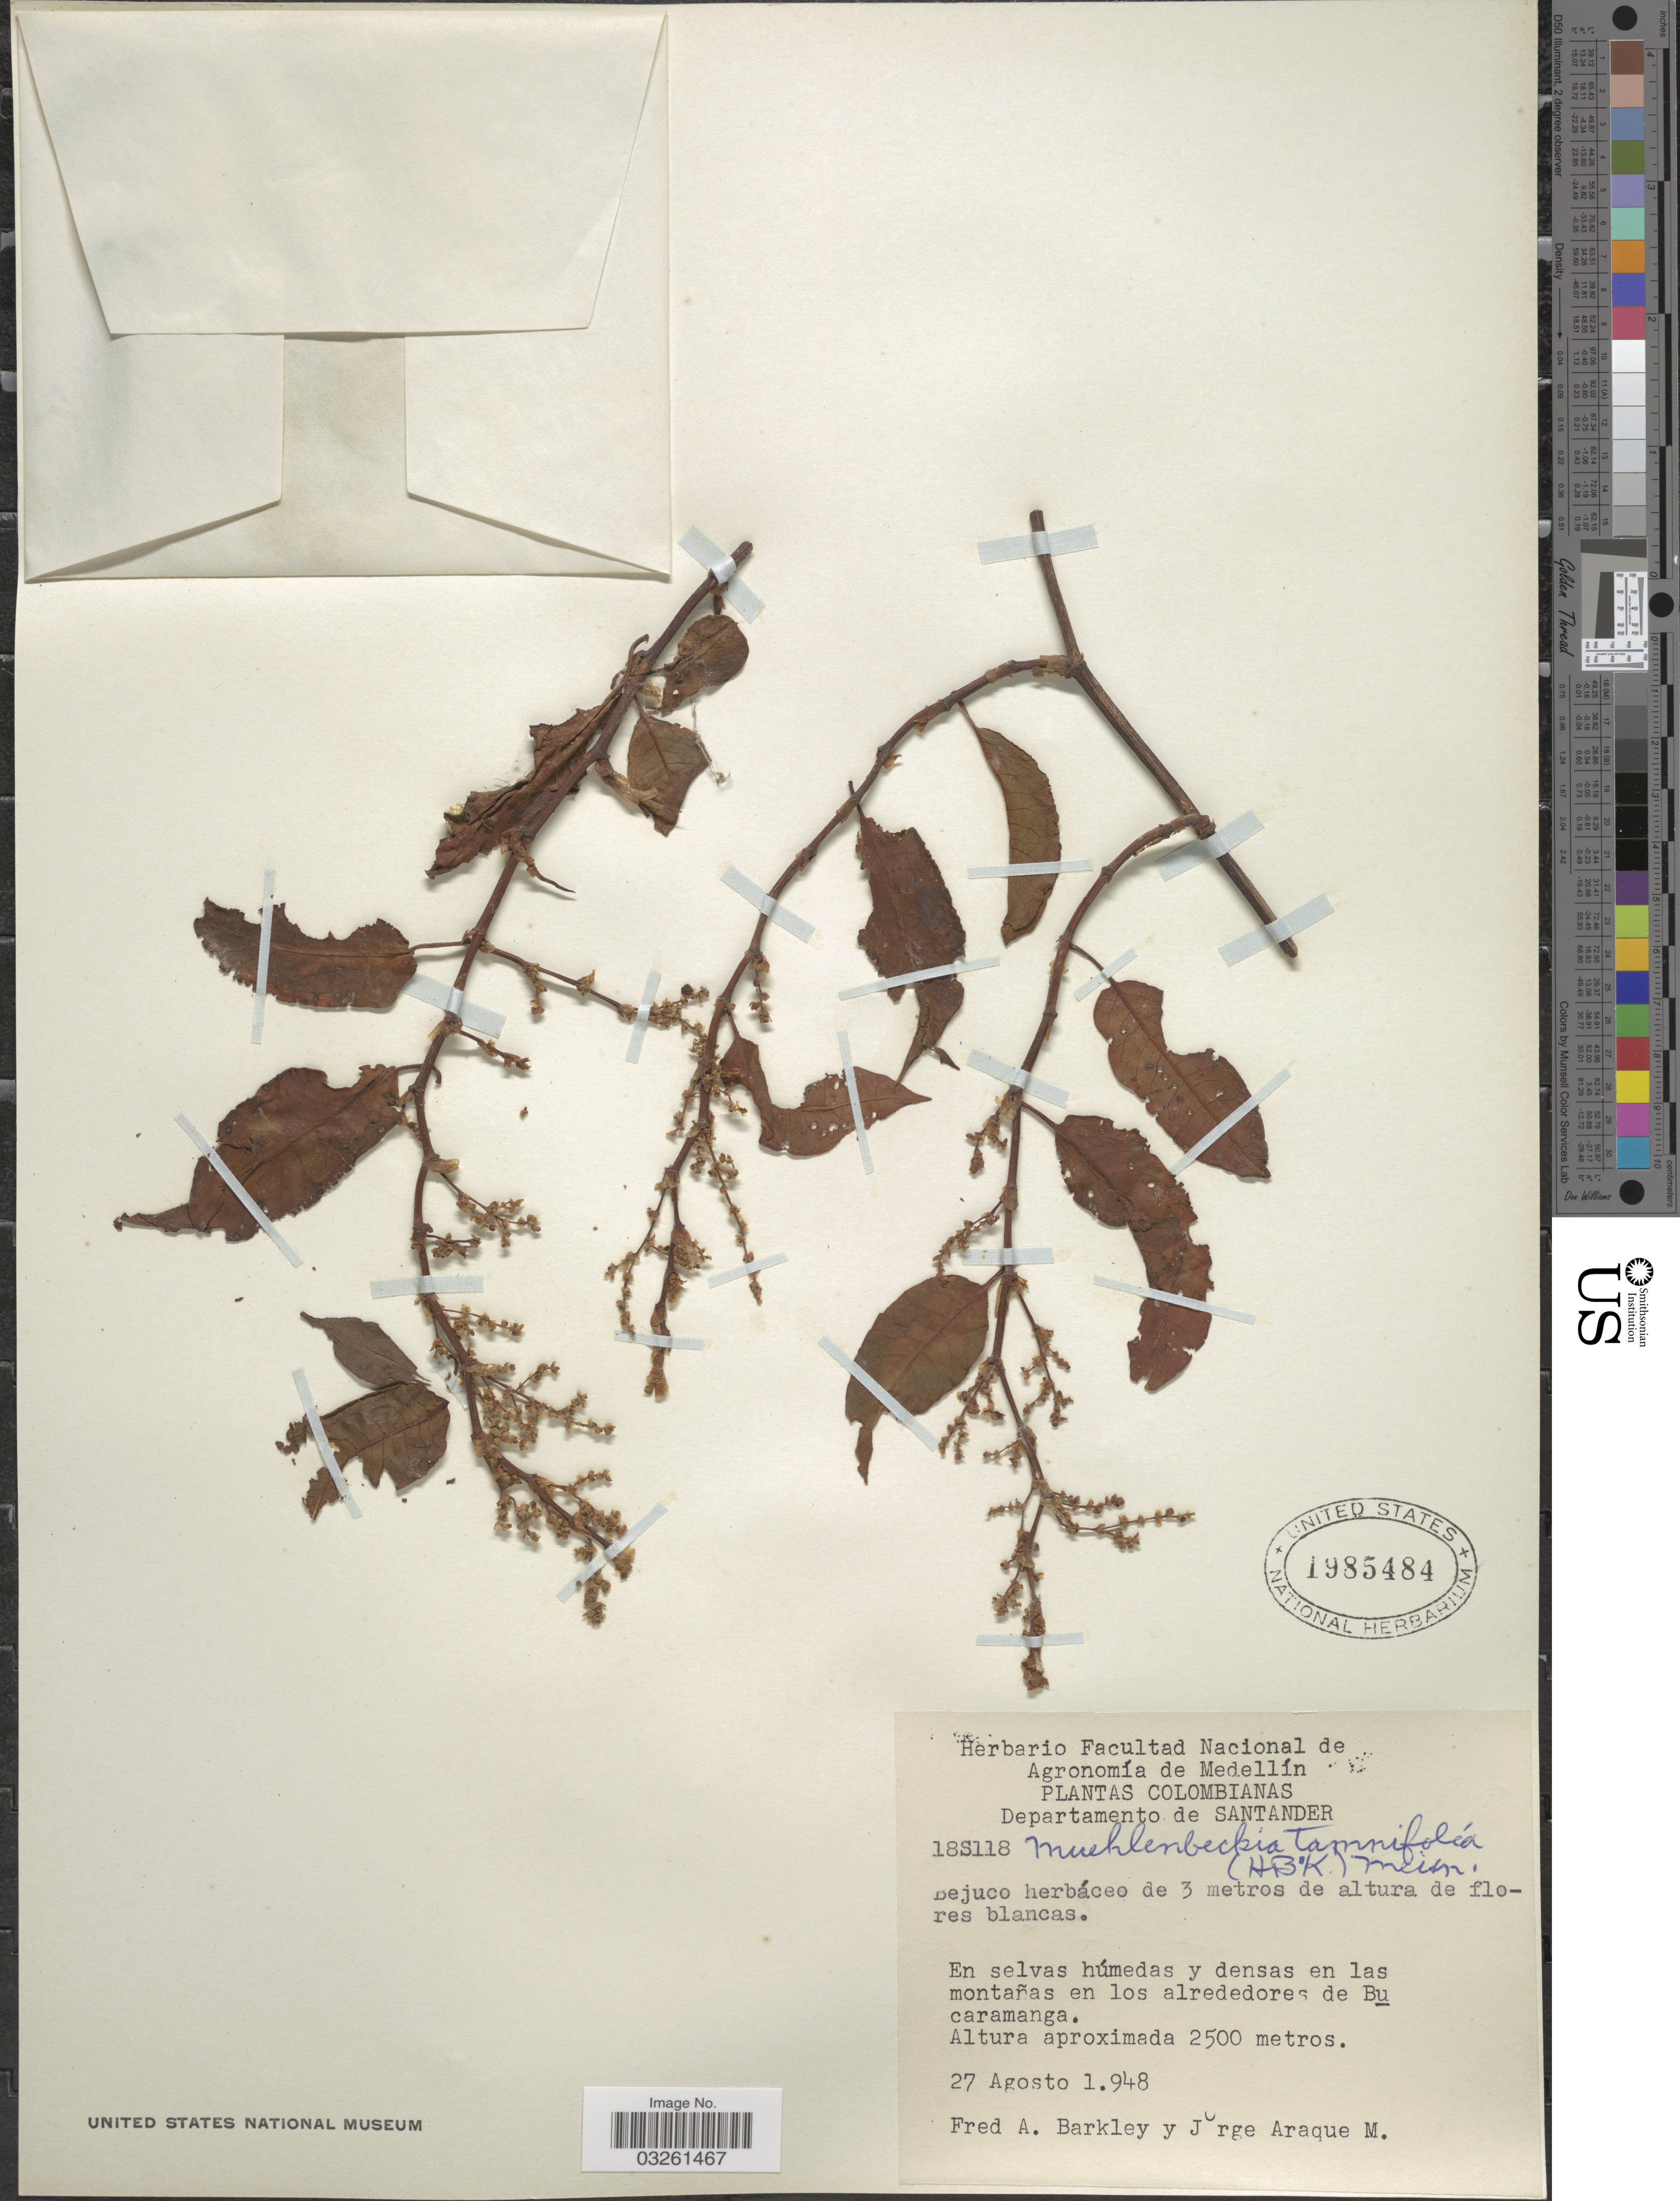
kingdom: Plantae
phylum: Tracheophyta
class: Magnoliopsida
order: Caryophyllales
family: Polygonaceae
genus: Muehlenbeckia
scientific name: Muehlenbeckia tamnifolia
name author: (Kunth) Meisn.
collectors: F. A. Barkley & J. Araque Molina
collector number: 18S118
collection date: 1948-08-27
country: Colombia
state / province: Santander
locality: Departamento de Santander, En selvas húmedas y densas en las motañas en los alrededores de Bucaramanga.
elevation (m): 2500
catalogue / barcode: US 1985484